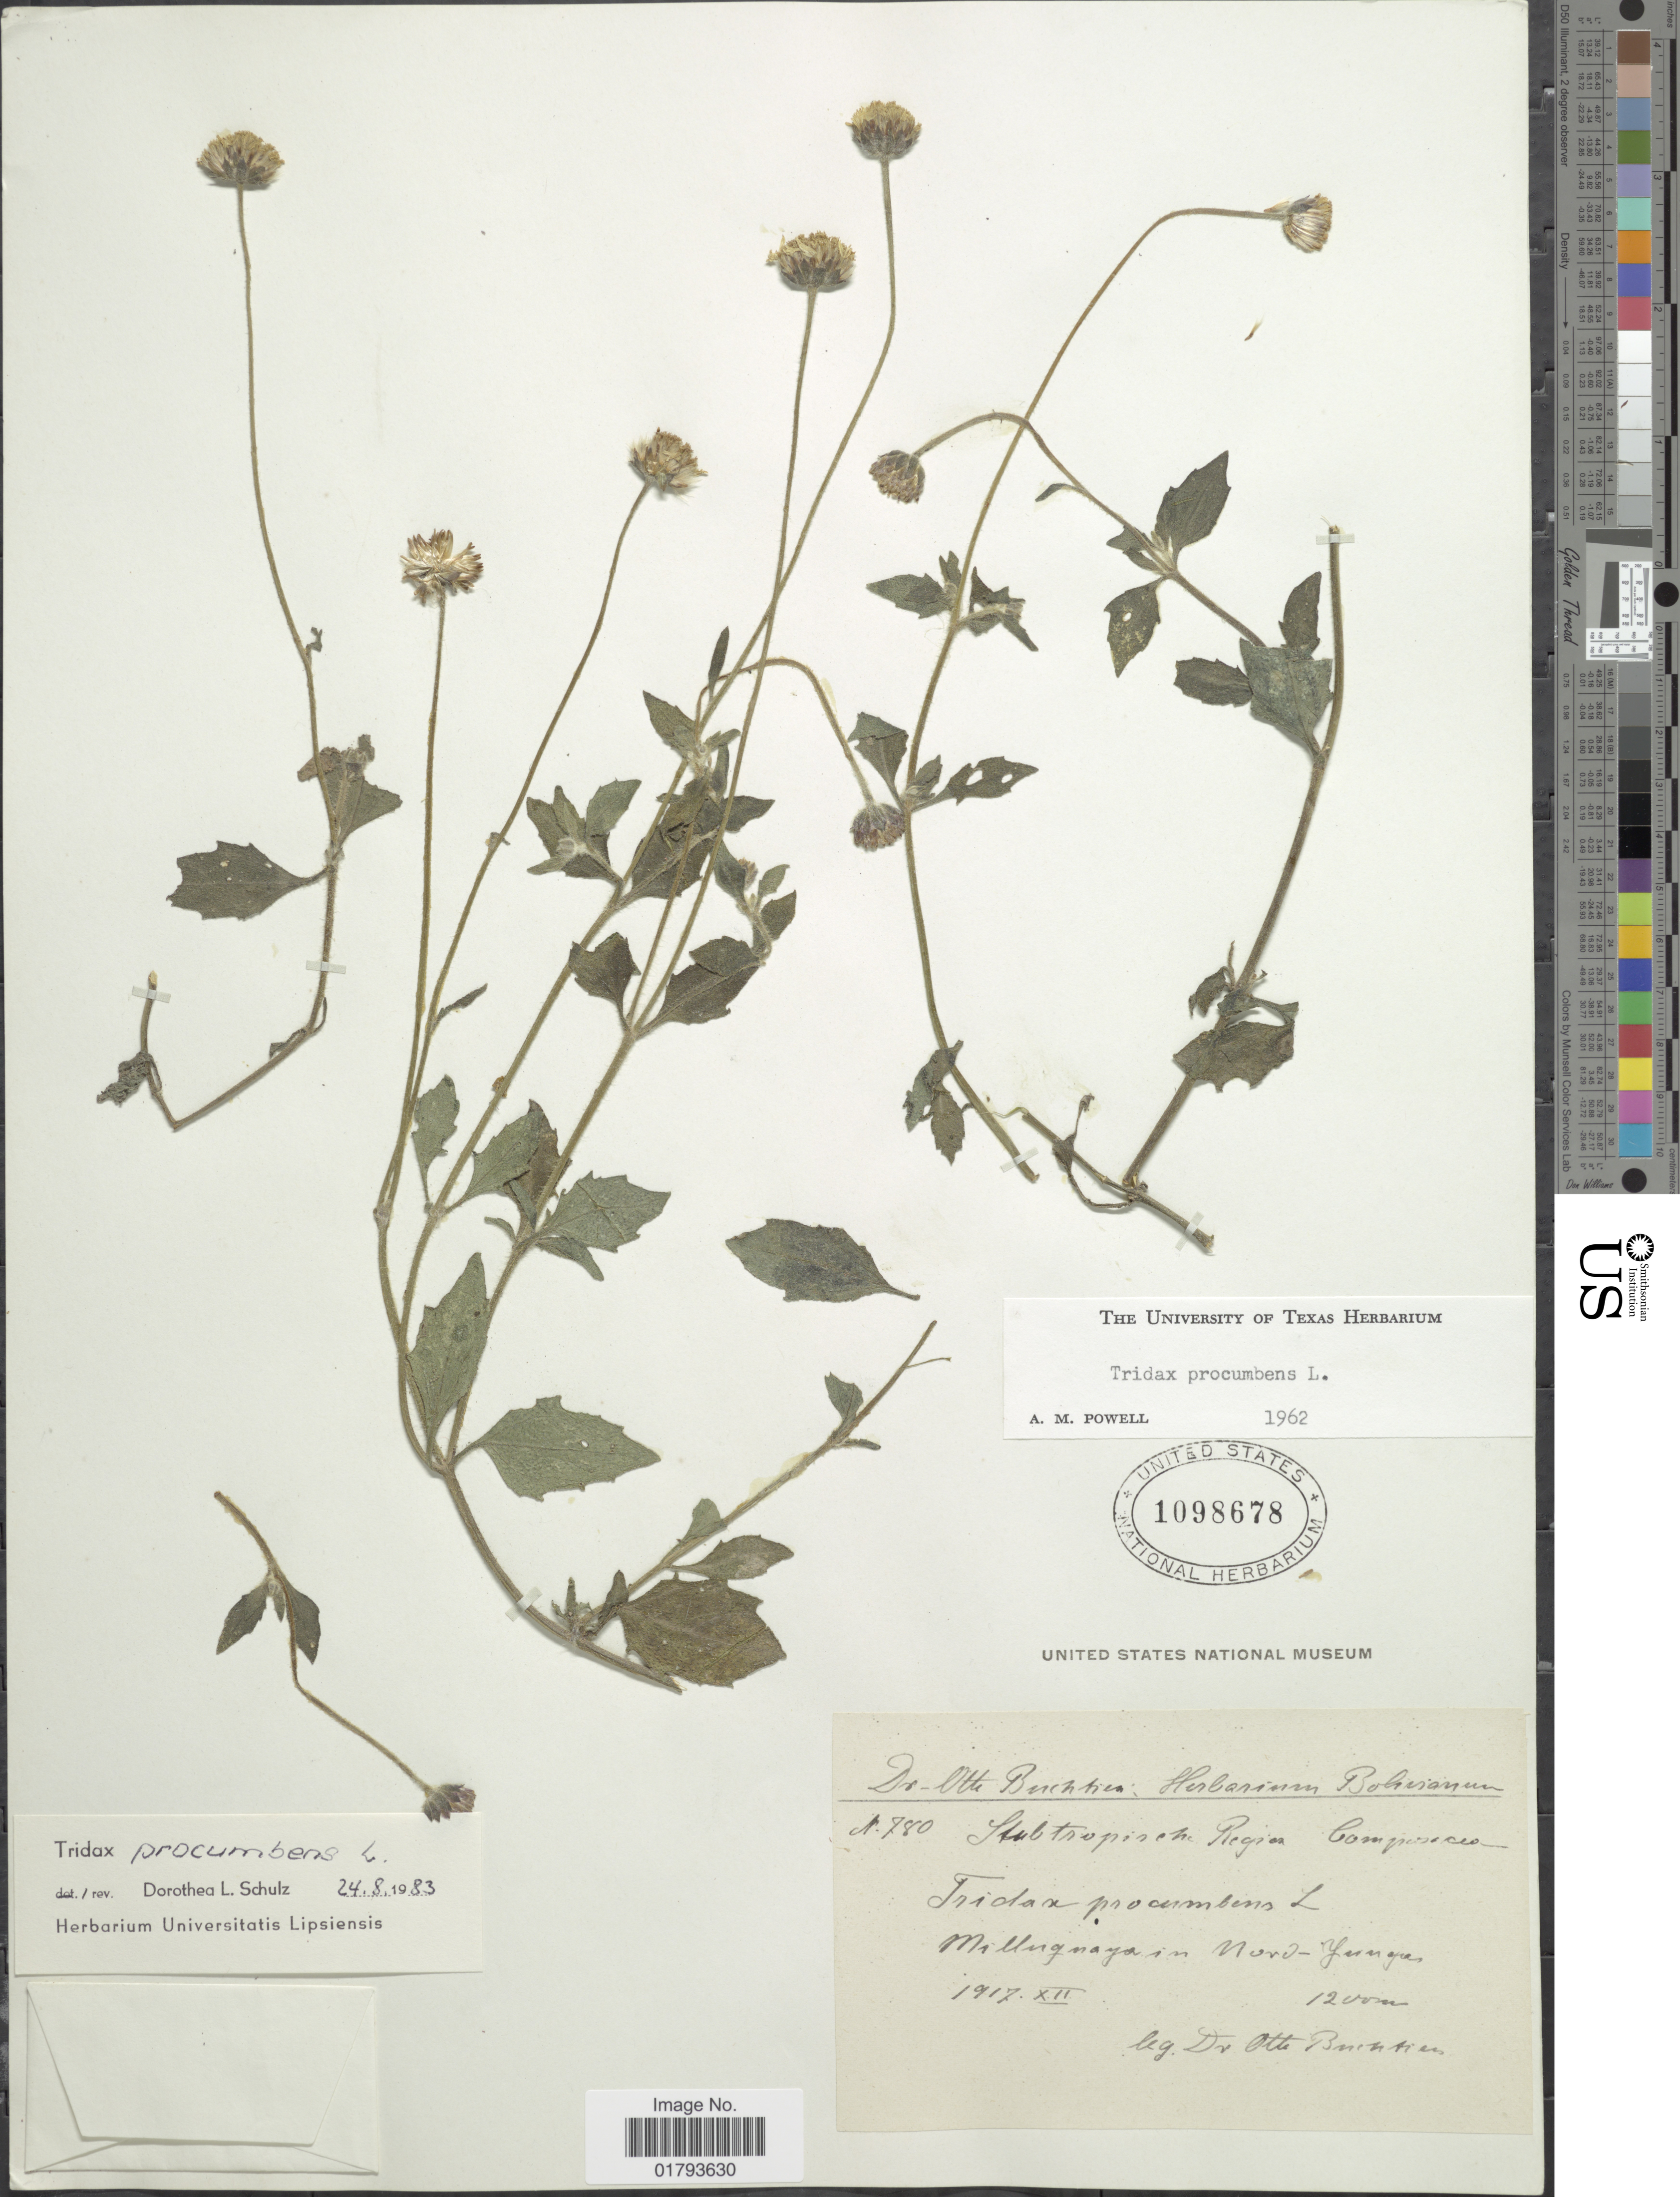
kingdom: Plantae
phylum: Tracheophyta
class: Magnoliopsida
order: Asterales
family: Asteraceae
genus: Tridax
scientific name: Tridax procumbens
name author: L.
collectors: O. Buchtien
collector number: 780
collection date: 1917-12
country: Bolivia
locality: Milluguaya in Nord-Yungus.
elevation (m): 1200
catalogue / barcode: US 1098678